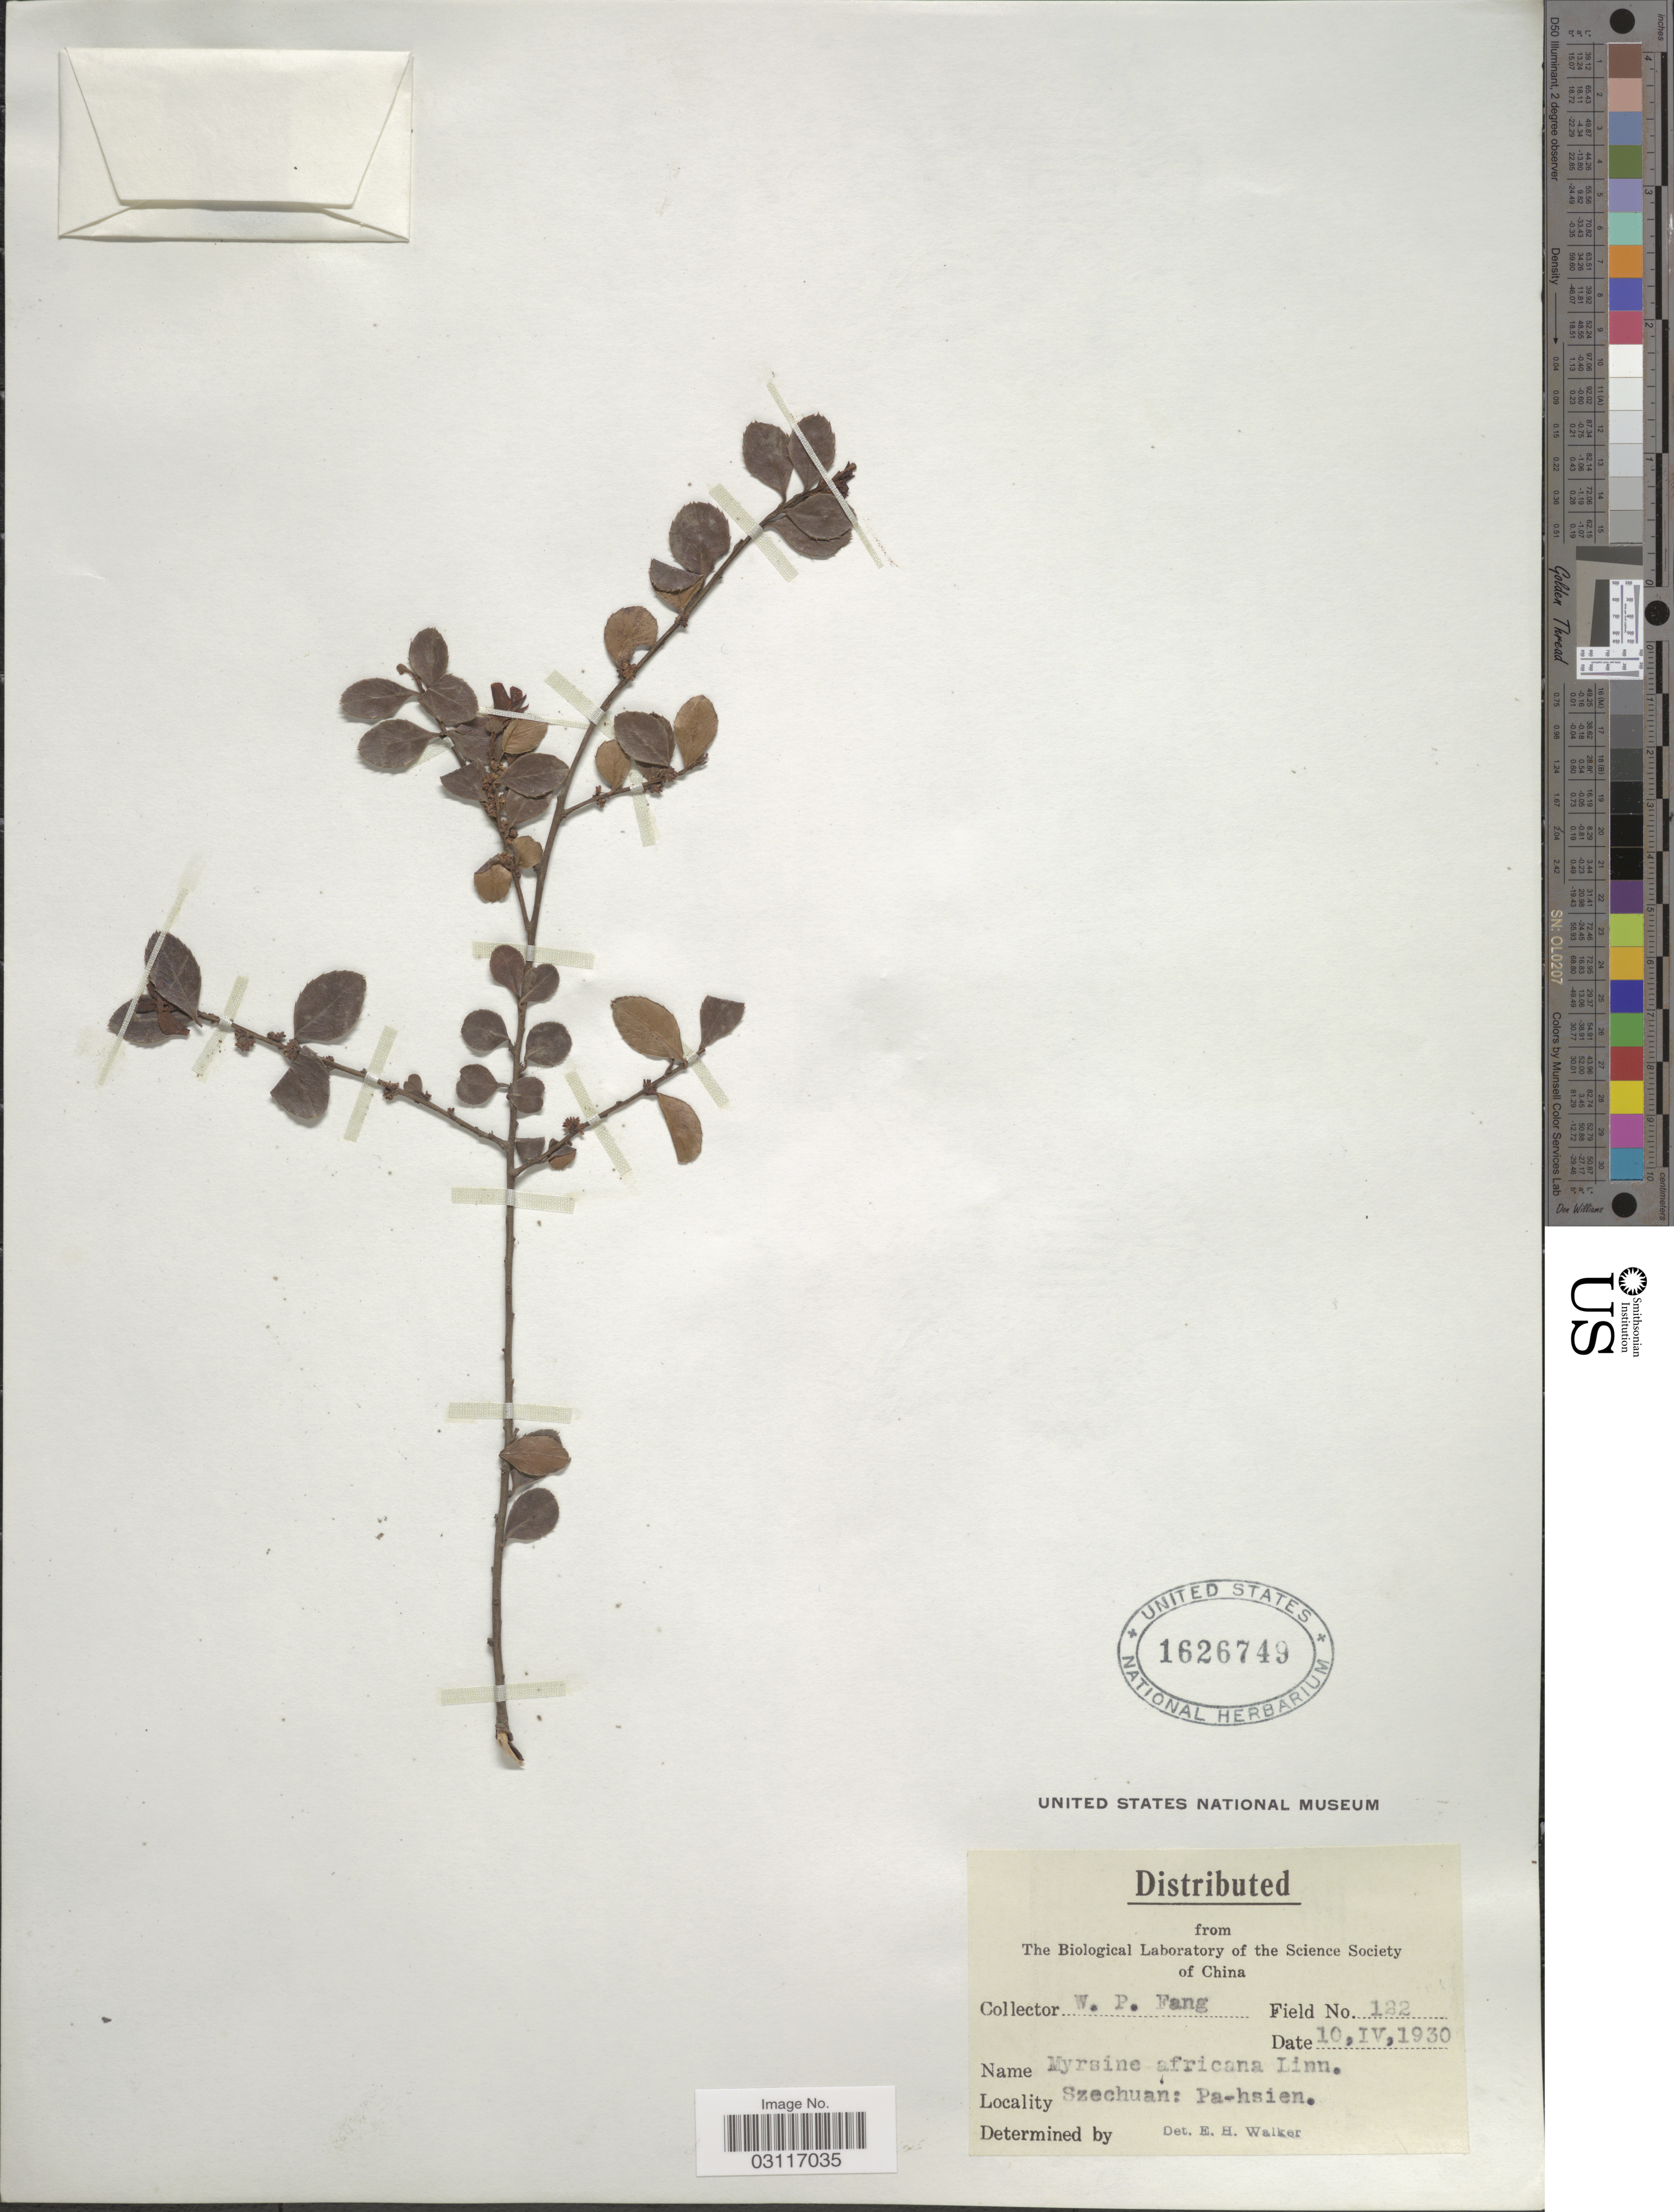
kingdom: Plantae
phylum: Tracheophyta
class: Magnoliopsida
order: Ericales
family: Primulaceae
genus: Myrsine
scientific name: Myrsine africana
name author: L.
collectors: W. P. Fang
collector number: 122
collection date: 1930-04-10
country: China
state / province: Sichuan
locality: Szechuan: Pa-hsien.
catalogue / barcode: US 1626749